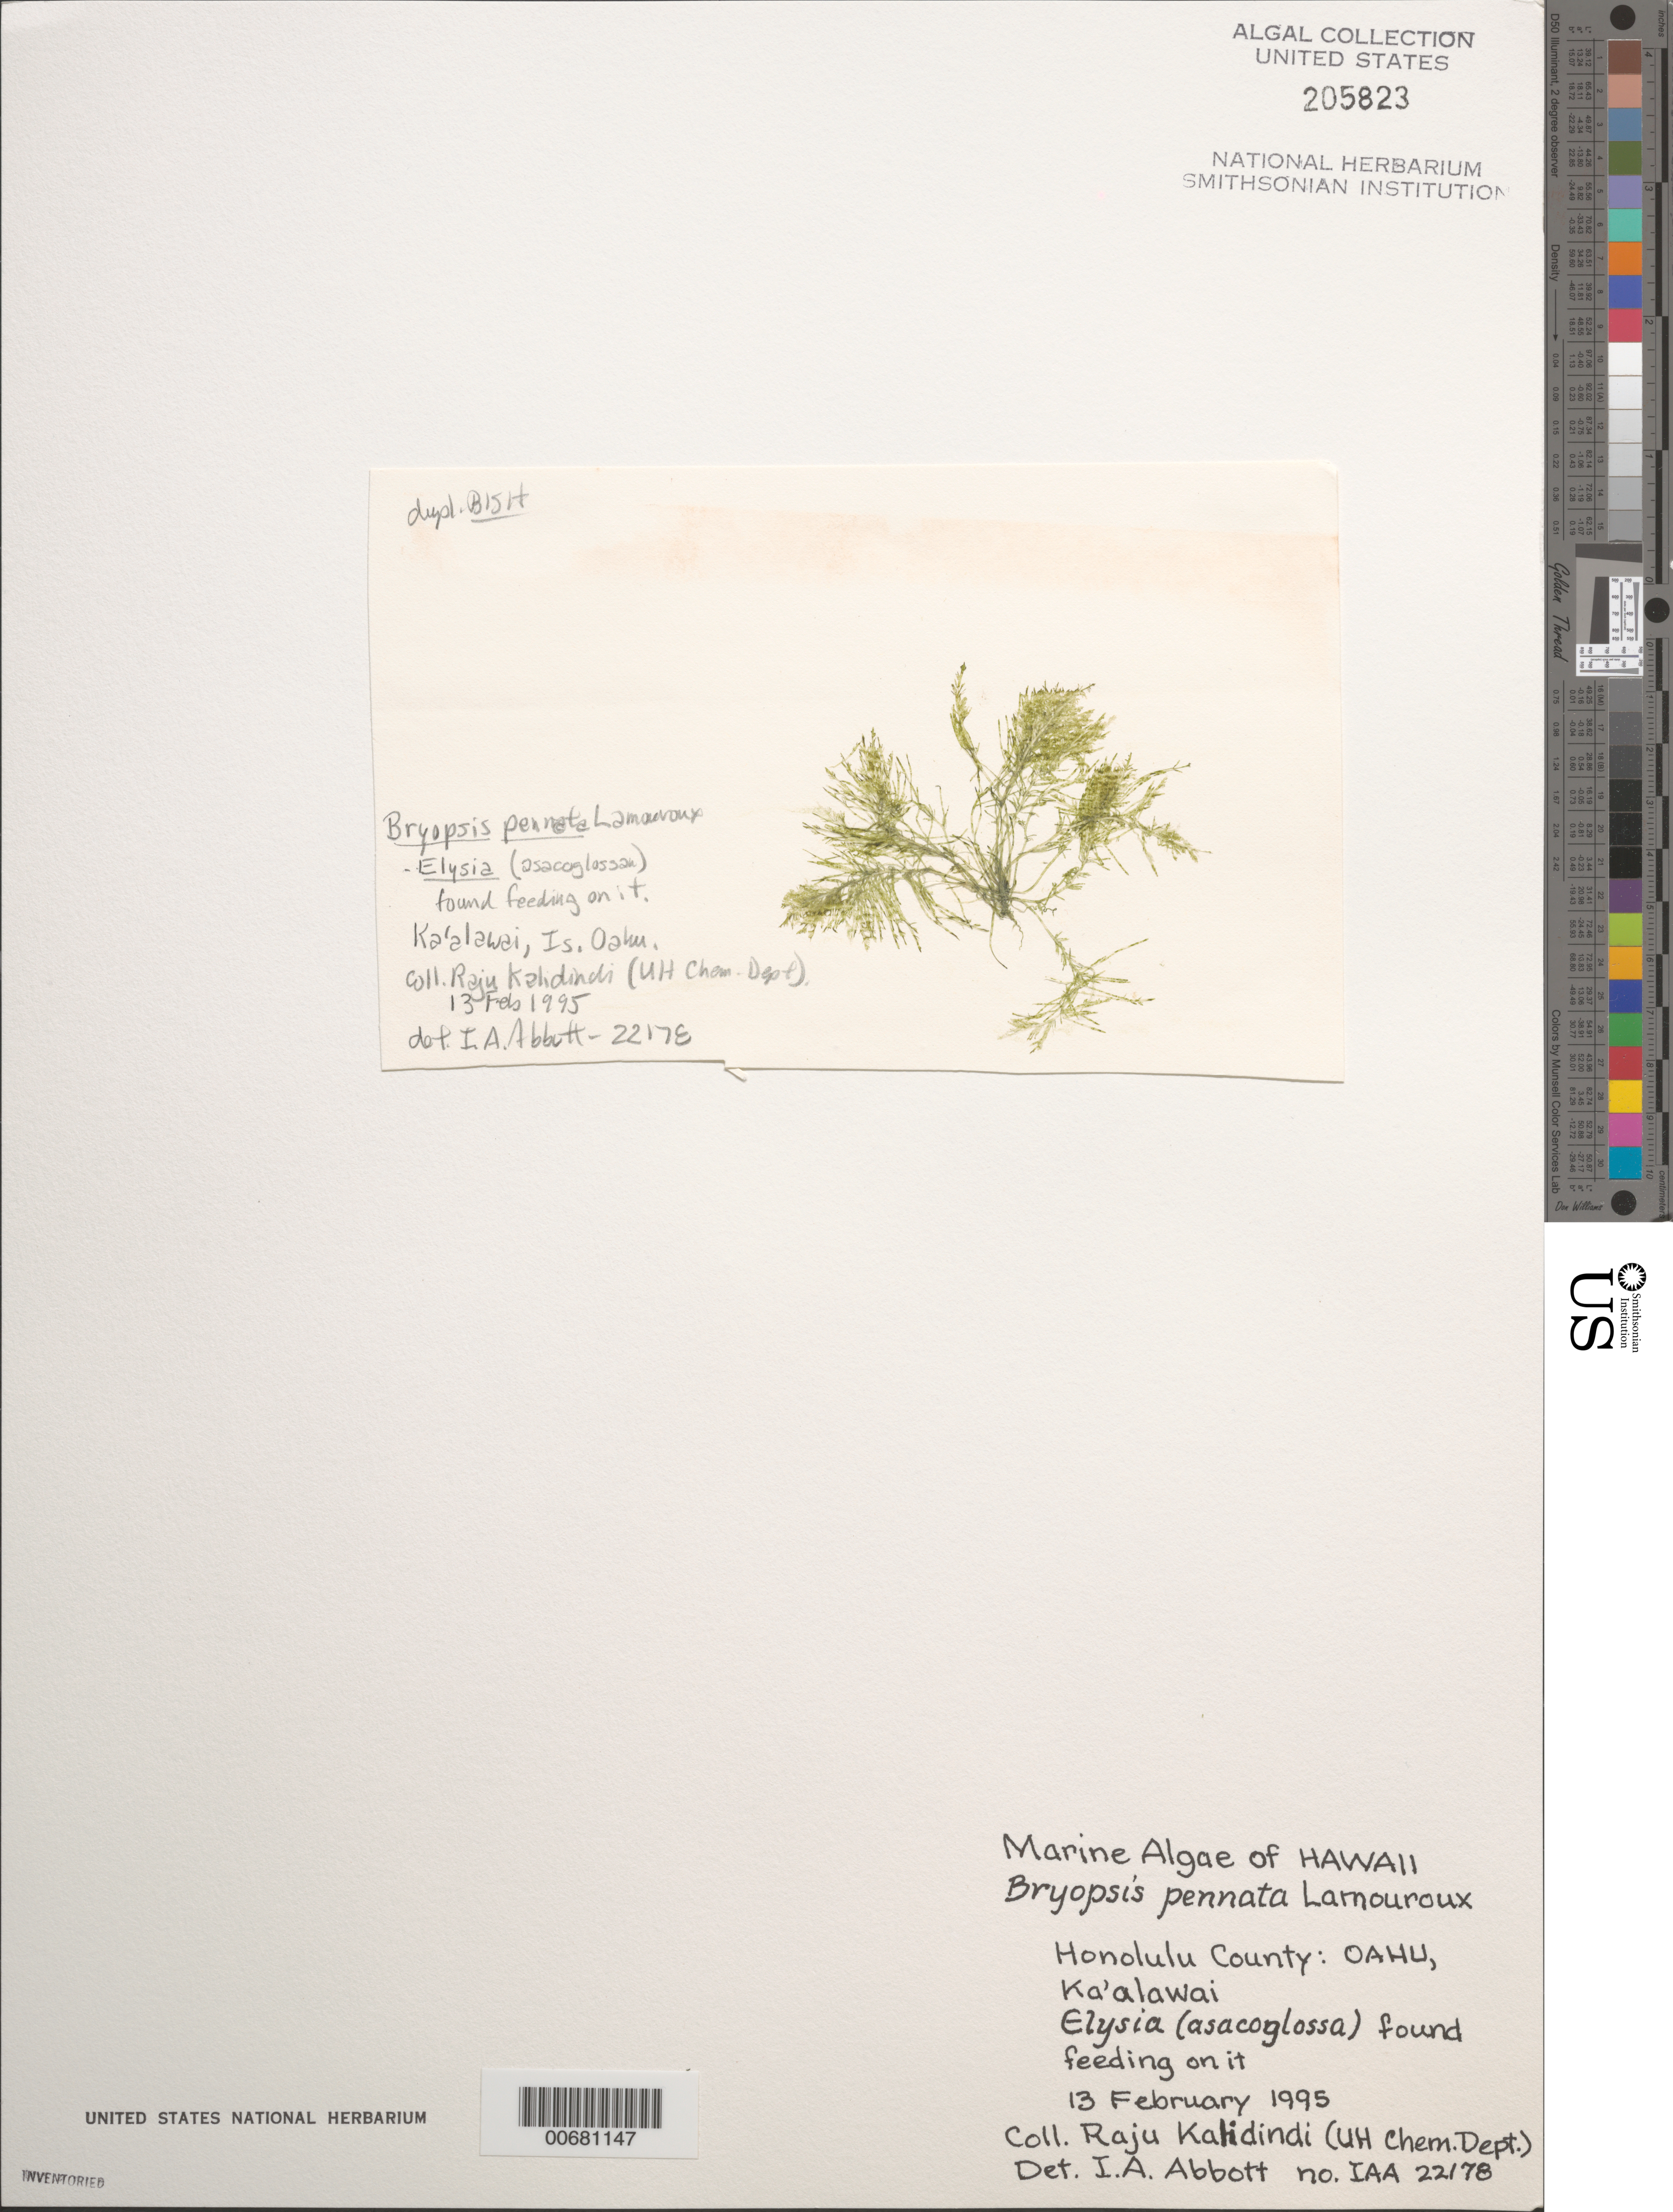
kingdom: Plantae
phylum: Chlorophyta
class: Ulvophyceae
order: Bryopsidales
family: Bryopsidaceae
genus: Bryopsis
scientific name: Bryopsis pennata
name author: J.V.Lamouroux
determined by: Abbott, Isabella A.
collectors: R. Kalidindi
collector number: IAA 22178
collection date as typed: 13 Feb 1995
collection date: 1995-02-13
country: United States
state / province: Hawaii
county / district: Honolulu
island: Oahu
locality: Ka'alawai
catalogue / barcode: US 205823